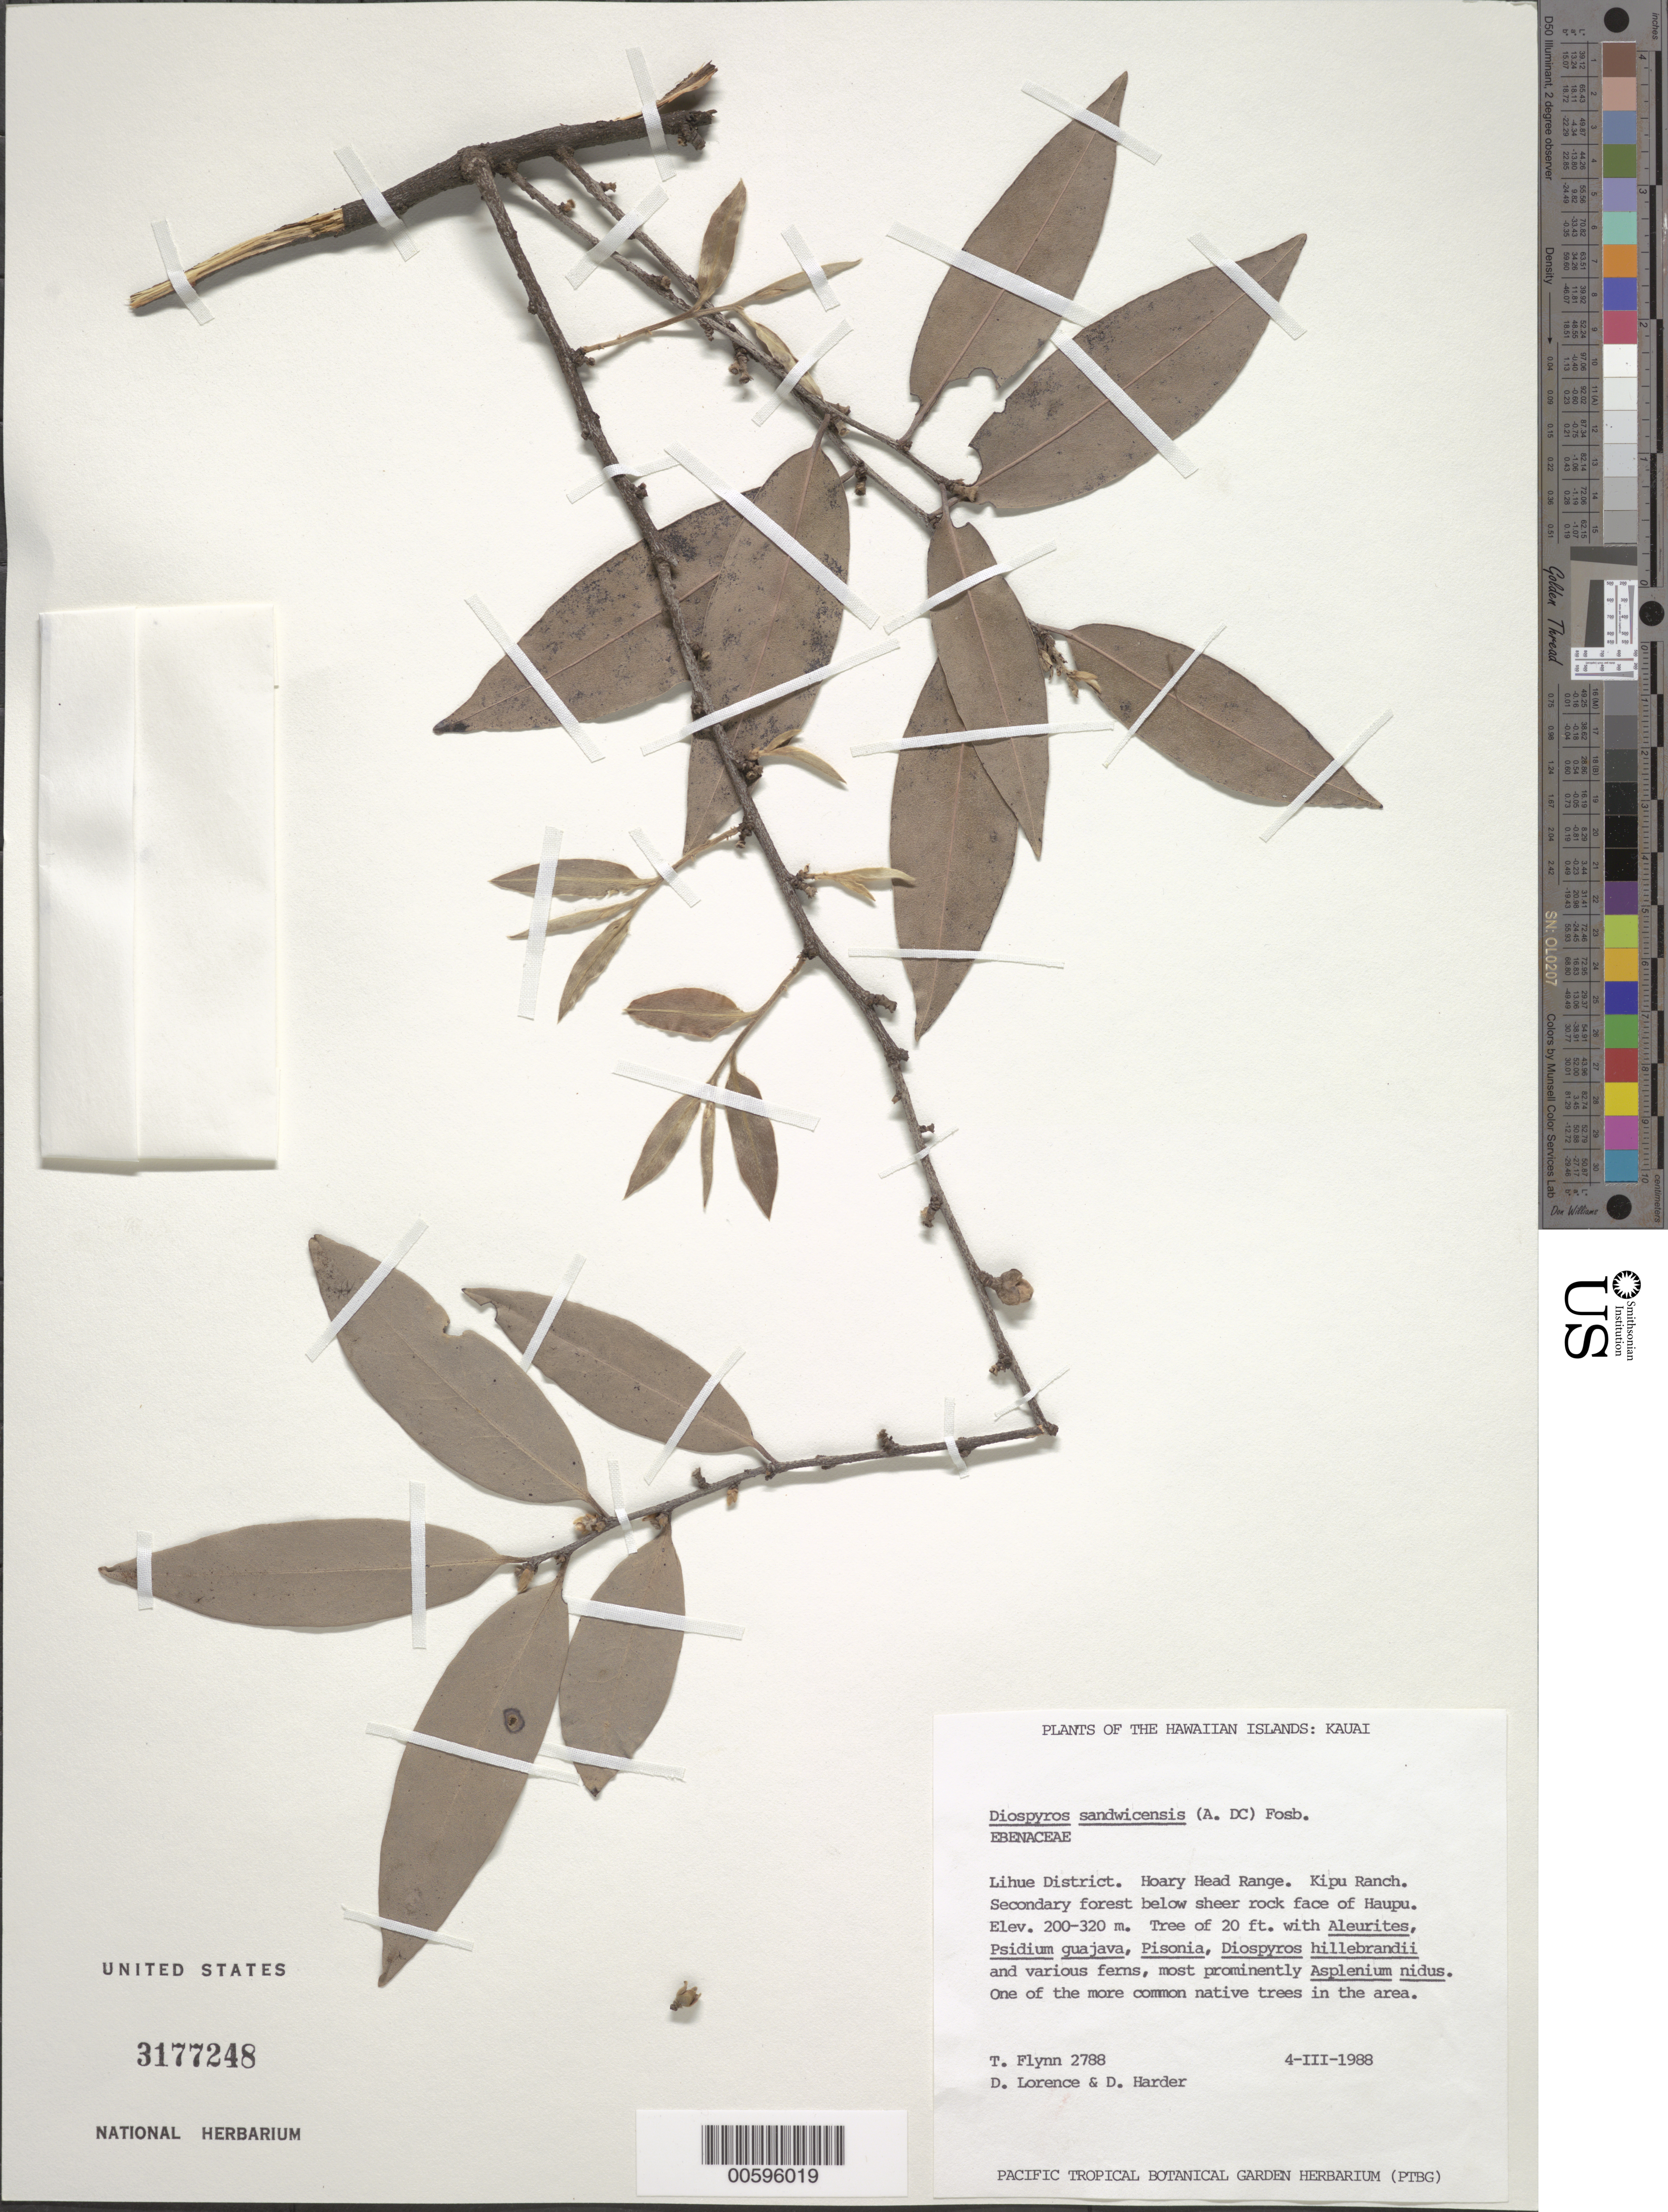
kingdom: Plantae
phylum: Tracheophyta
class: Magnoliopsida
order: Ericales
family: Ebenaceae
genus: Diospyros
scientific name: Diospyros sandwicensis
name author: (A. DC.) Fosberg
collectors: T. W. Flynn, D. Lorence & D. Harder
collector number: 2788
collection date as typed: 4 Mar 1988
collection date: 1988-03-04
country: United States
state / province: Hawaii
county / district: Kauai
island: Kaua'i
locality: Lihue Dist. Hoary Head Range. Kipu Ranch. Below sheer rock face of Haupu.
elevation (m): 200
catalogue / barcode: US 3177248